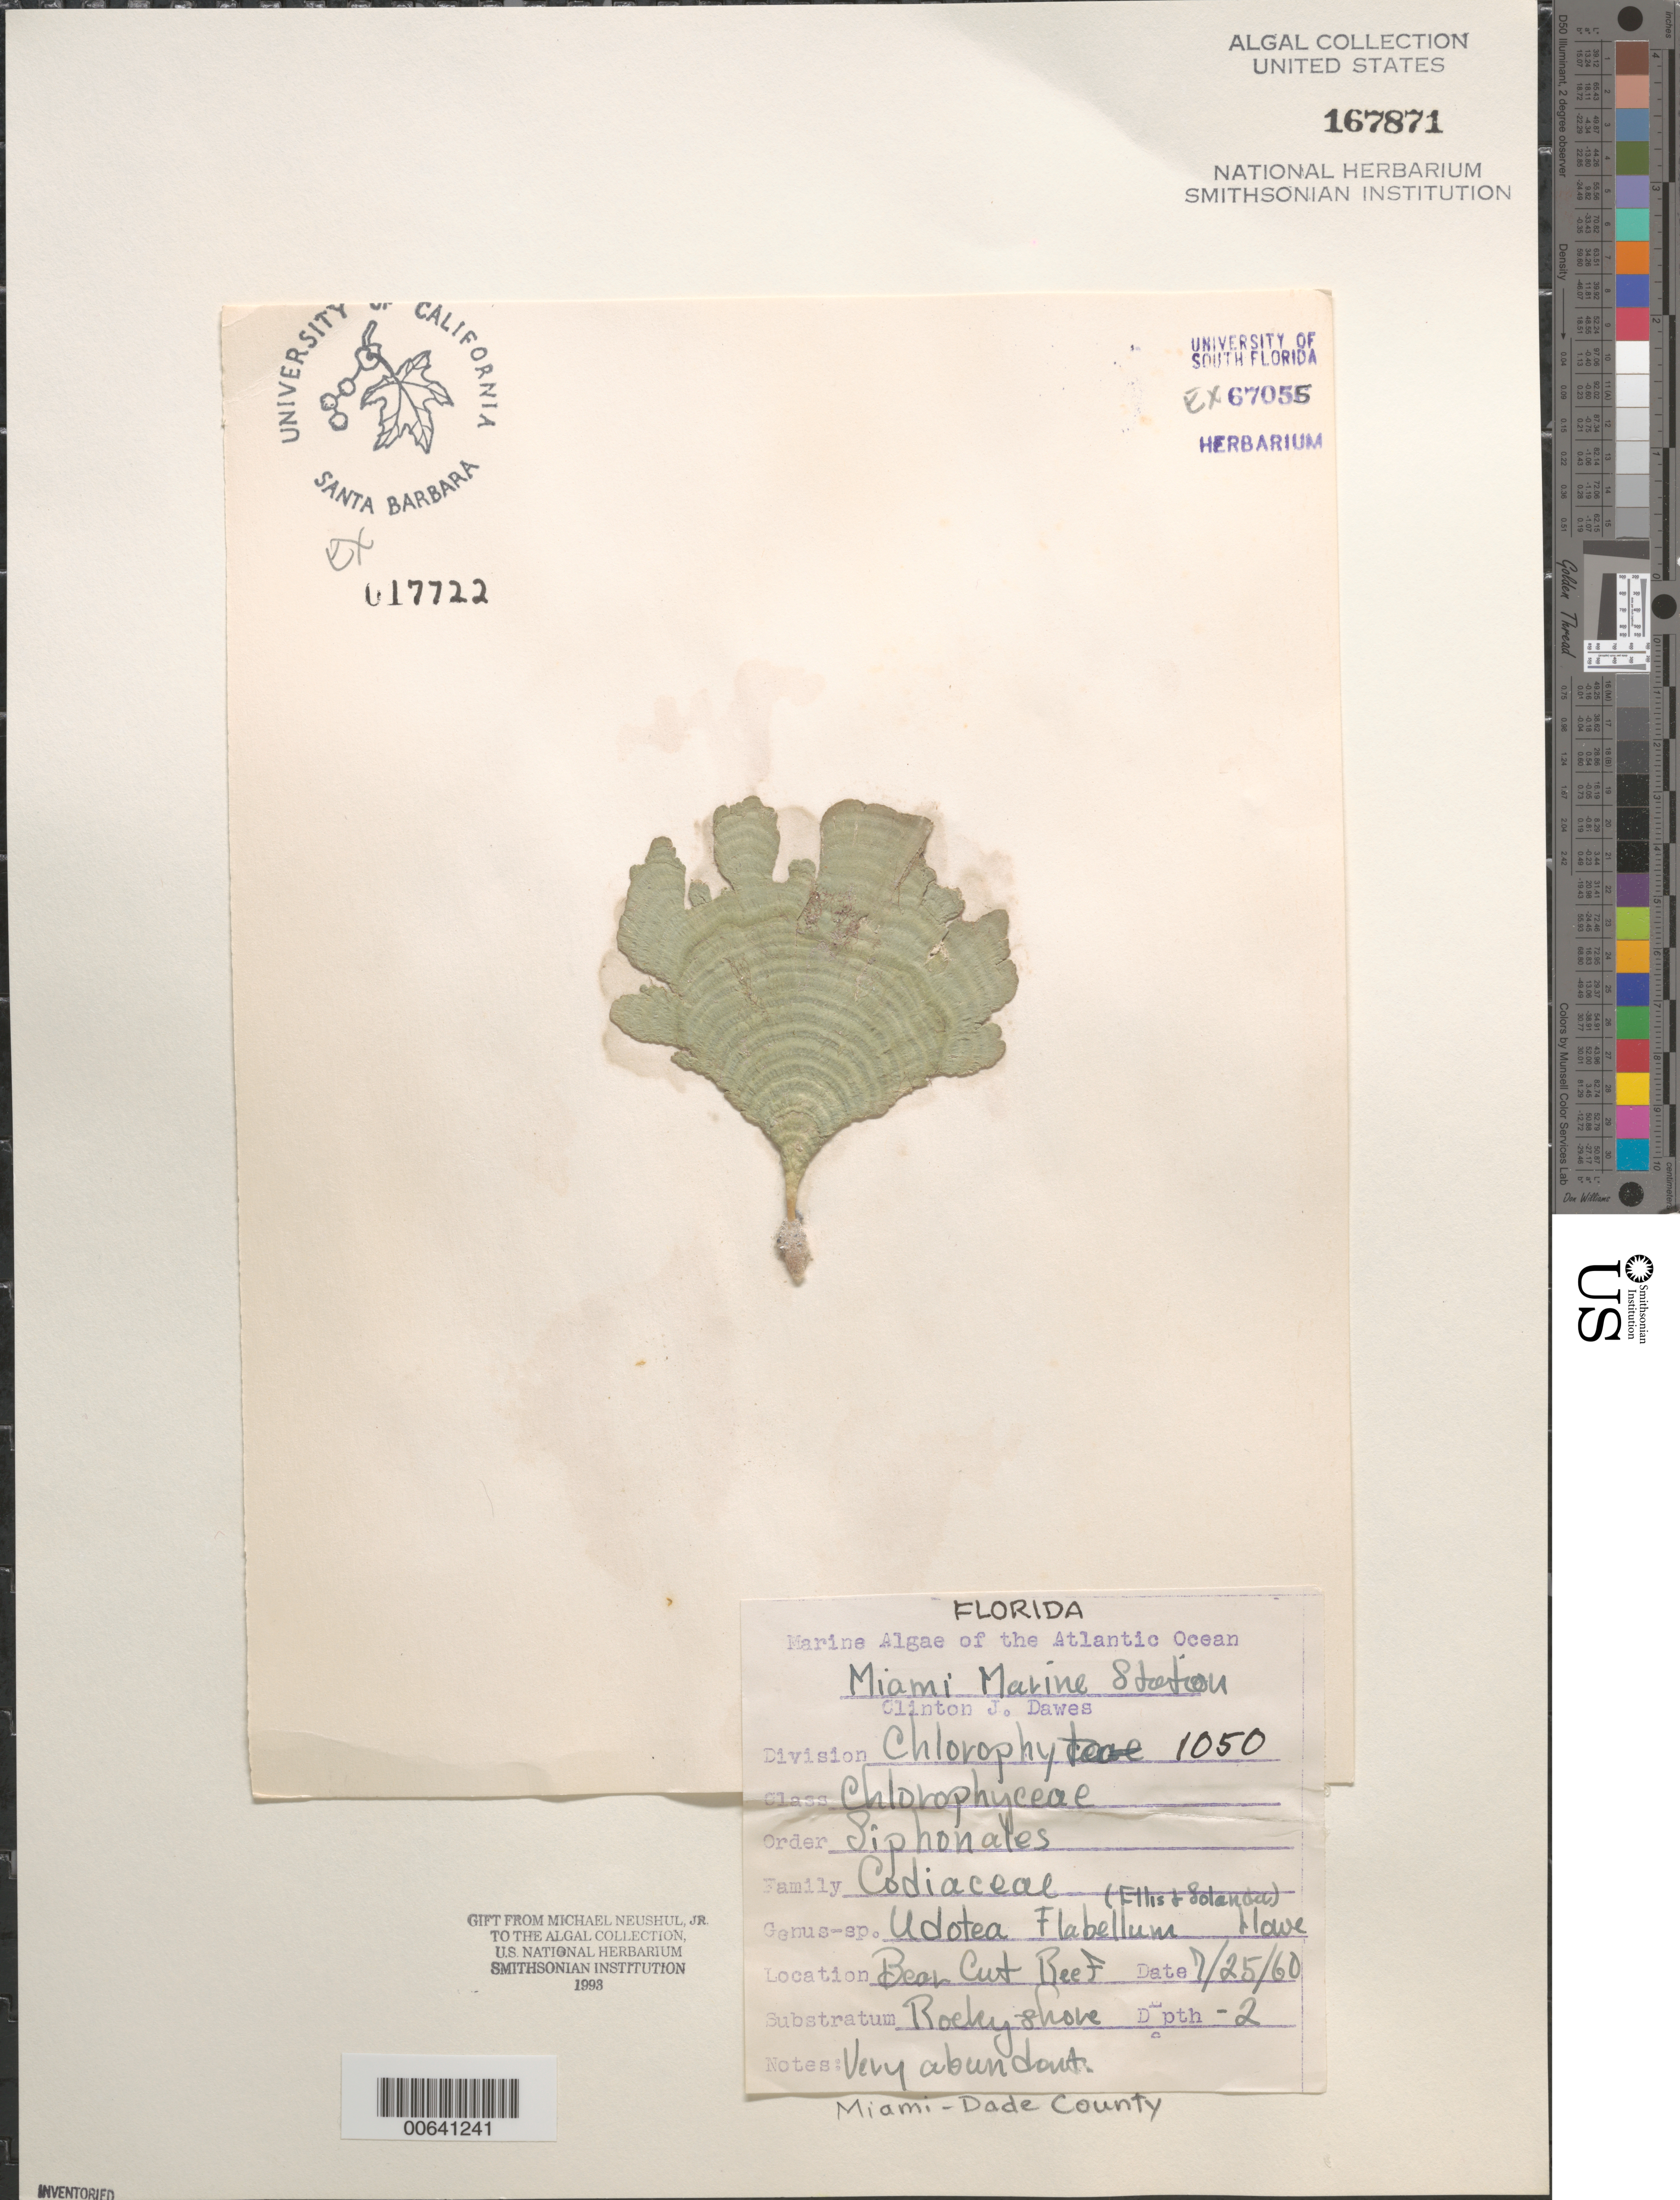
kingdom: Plantae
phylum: Chlorophyta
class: Ulvophyceae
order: Bryopsidales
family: Udoteaceae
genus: Udotea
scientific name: Udotea flabellum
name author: (J. Ellis & Sol.) M. Howe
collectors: C. Dawes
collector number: CJD 1050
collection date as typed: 25 Jul 1960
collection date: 1960-07-25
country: United States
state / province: Florida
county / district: Miami-Dade County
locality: Bear Cut Reef, Miami Marine Station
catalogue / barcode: US 167871